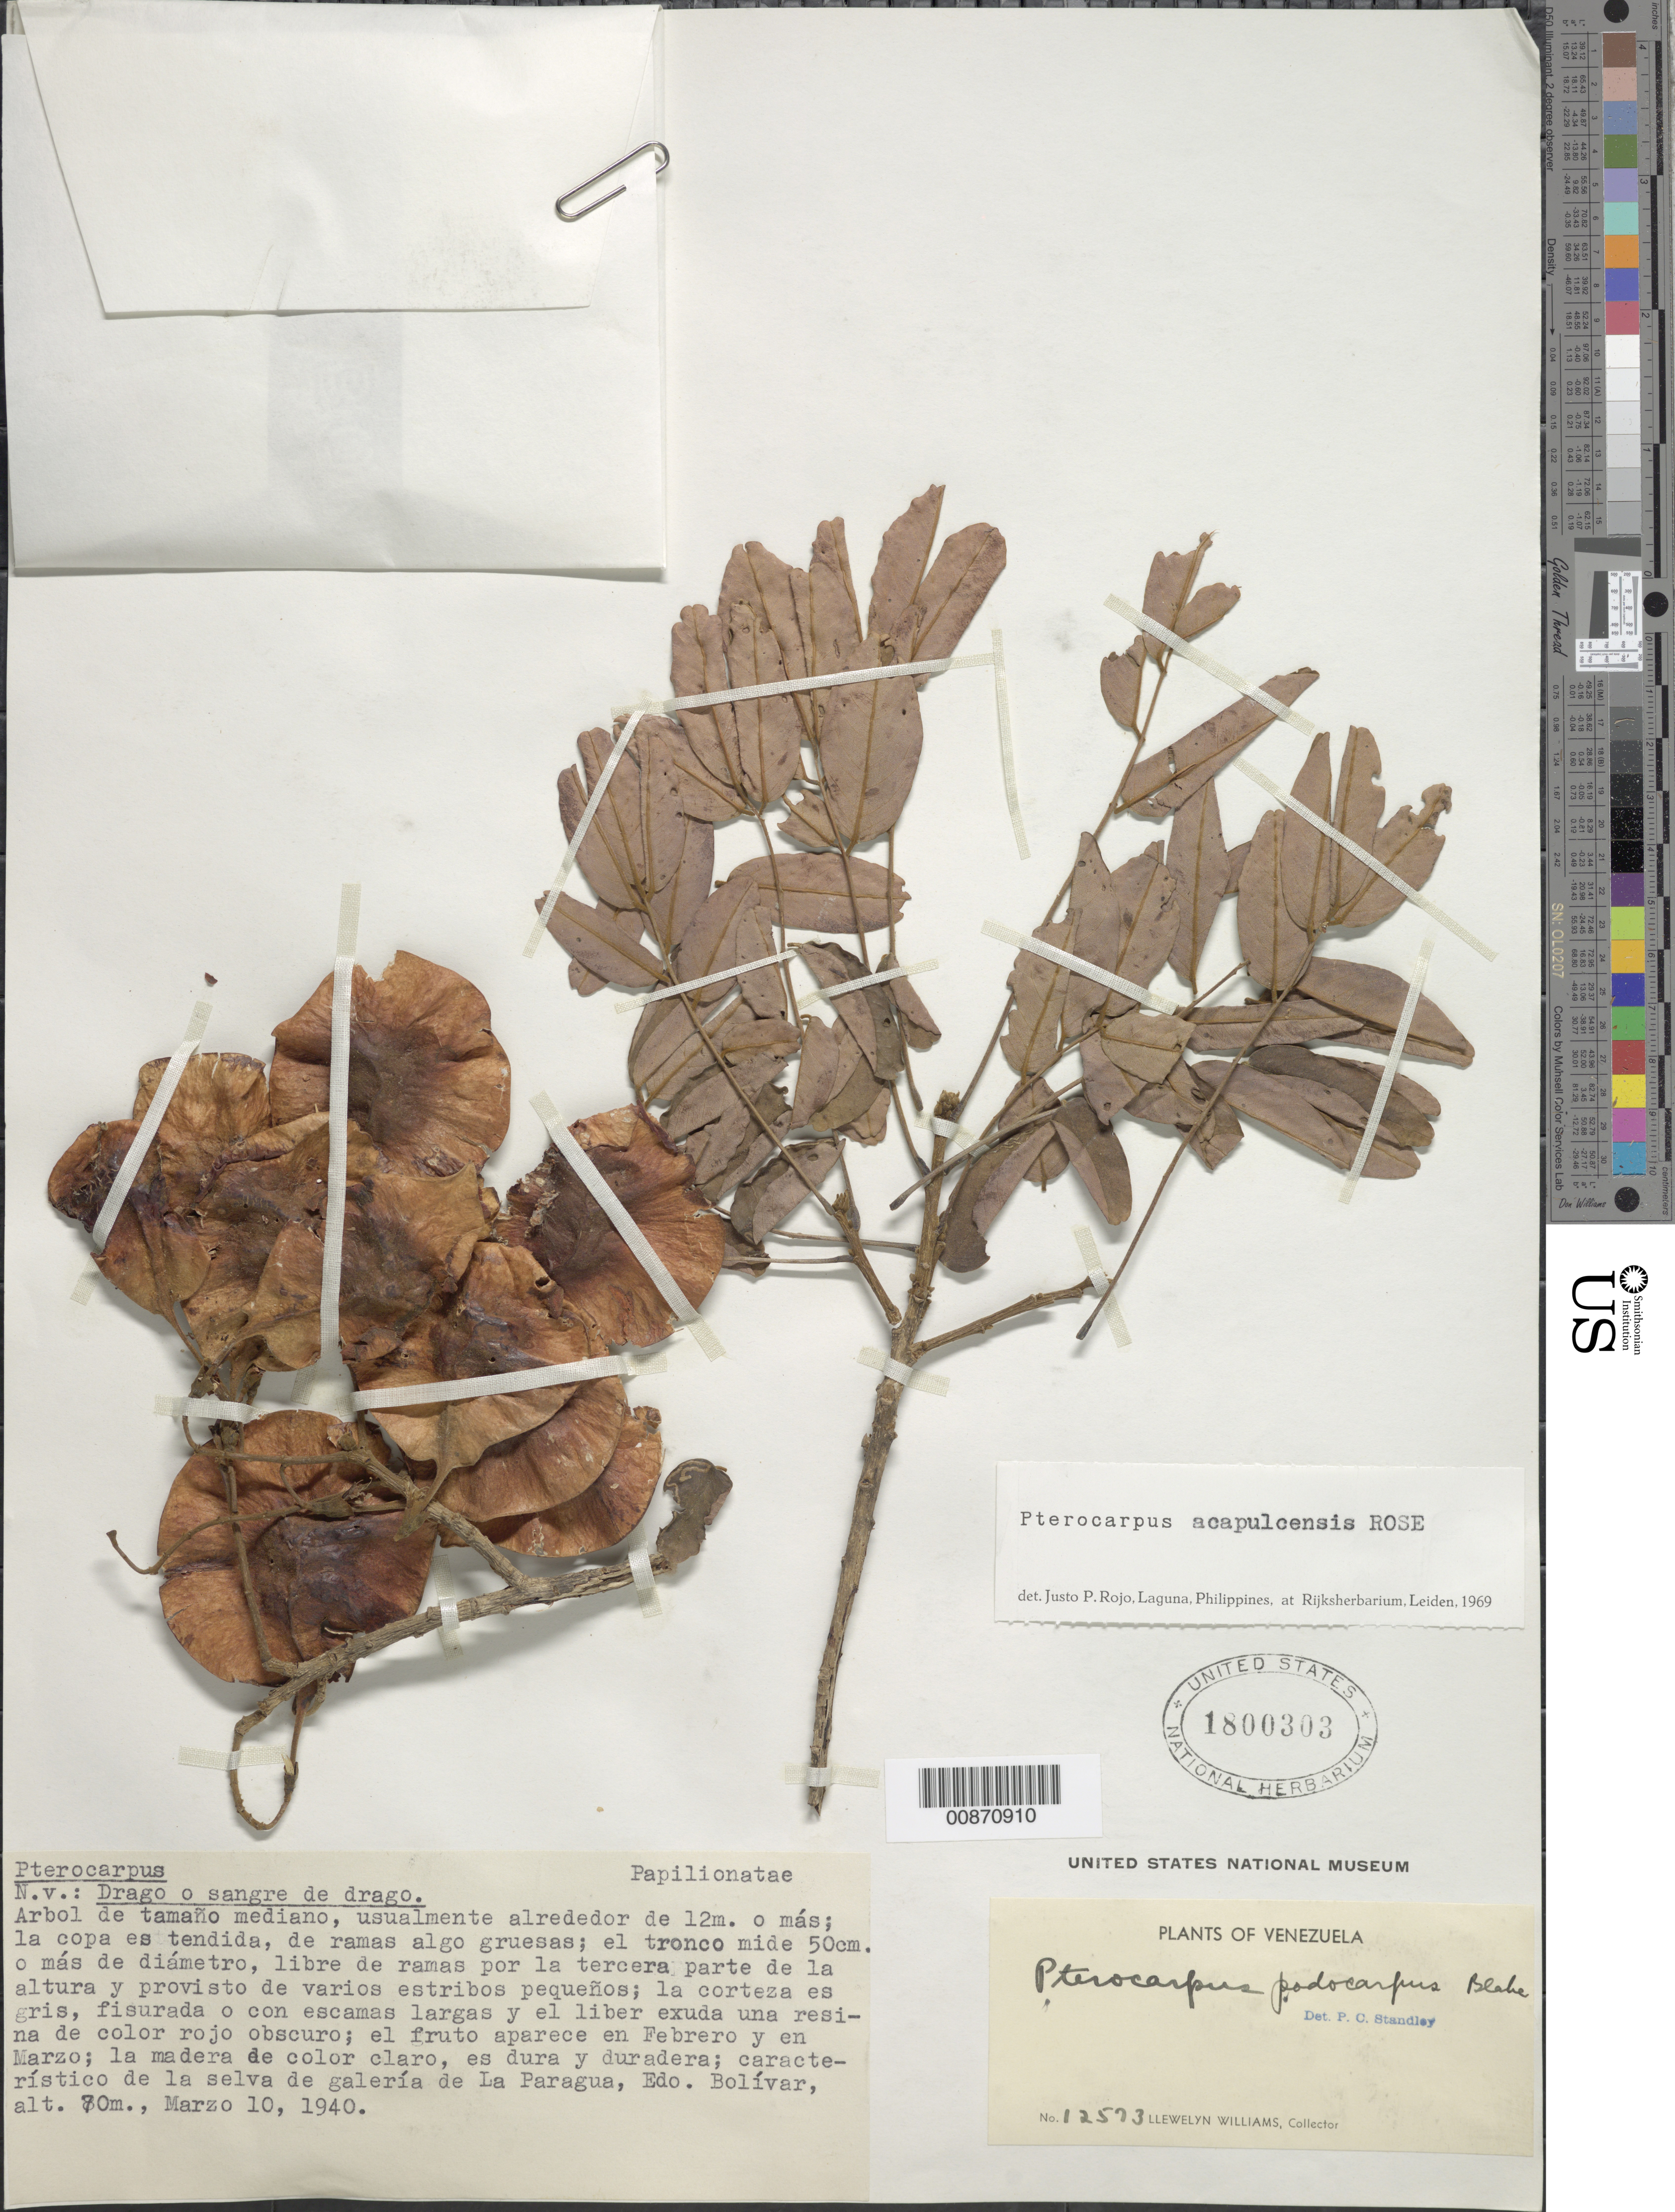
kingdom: Plantae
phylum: Tracheophyta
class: Magnoliopsida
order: Fabales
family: Fabaceae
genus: Pterocarpus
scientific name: Pterocarpus acapulcensis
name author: Rose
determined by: Rojo, Justo P., (L), Nationaal Herbarium Nederland, Leiden University branch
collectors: Ll. Williams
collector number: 12573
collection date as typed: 10-Mar-40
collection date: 1940-03-10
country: Venezuela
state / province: Bolívar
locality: La Paragua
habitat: Selva de galeria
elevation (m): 70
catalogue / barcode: US 1800303